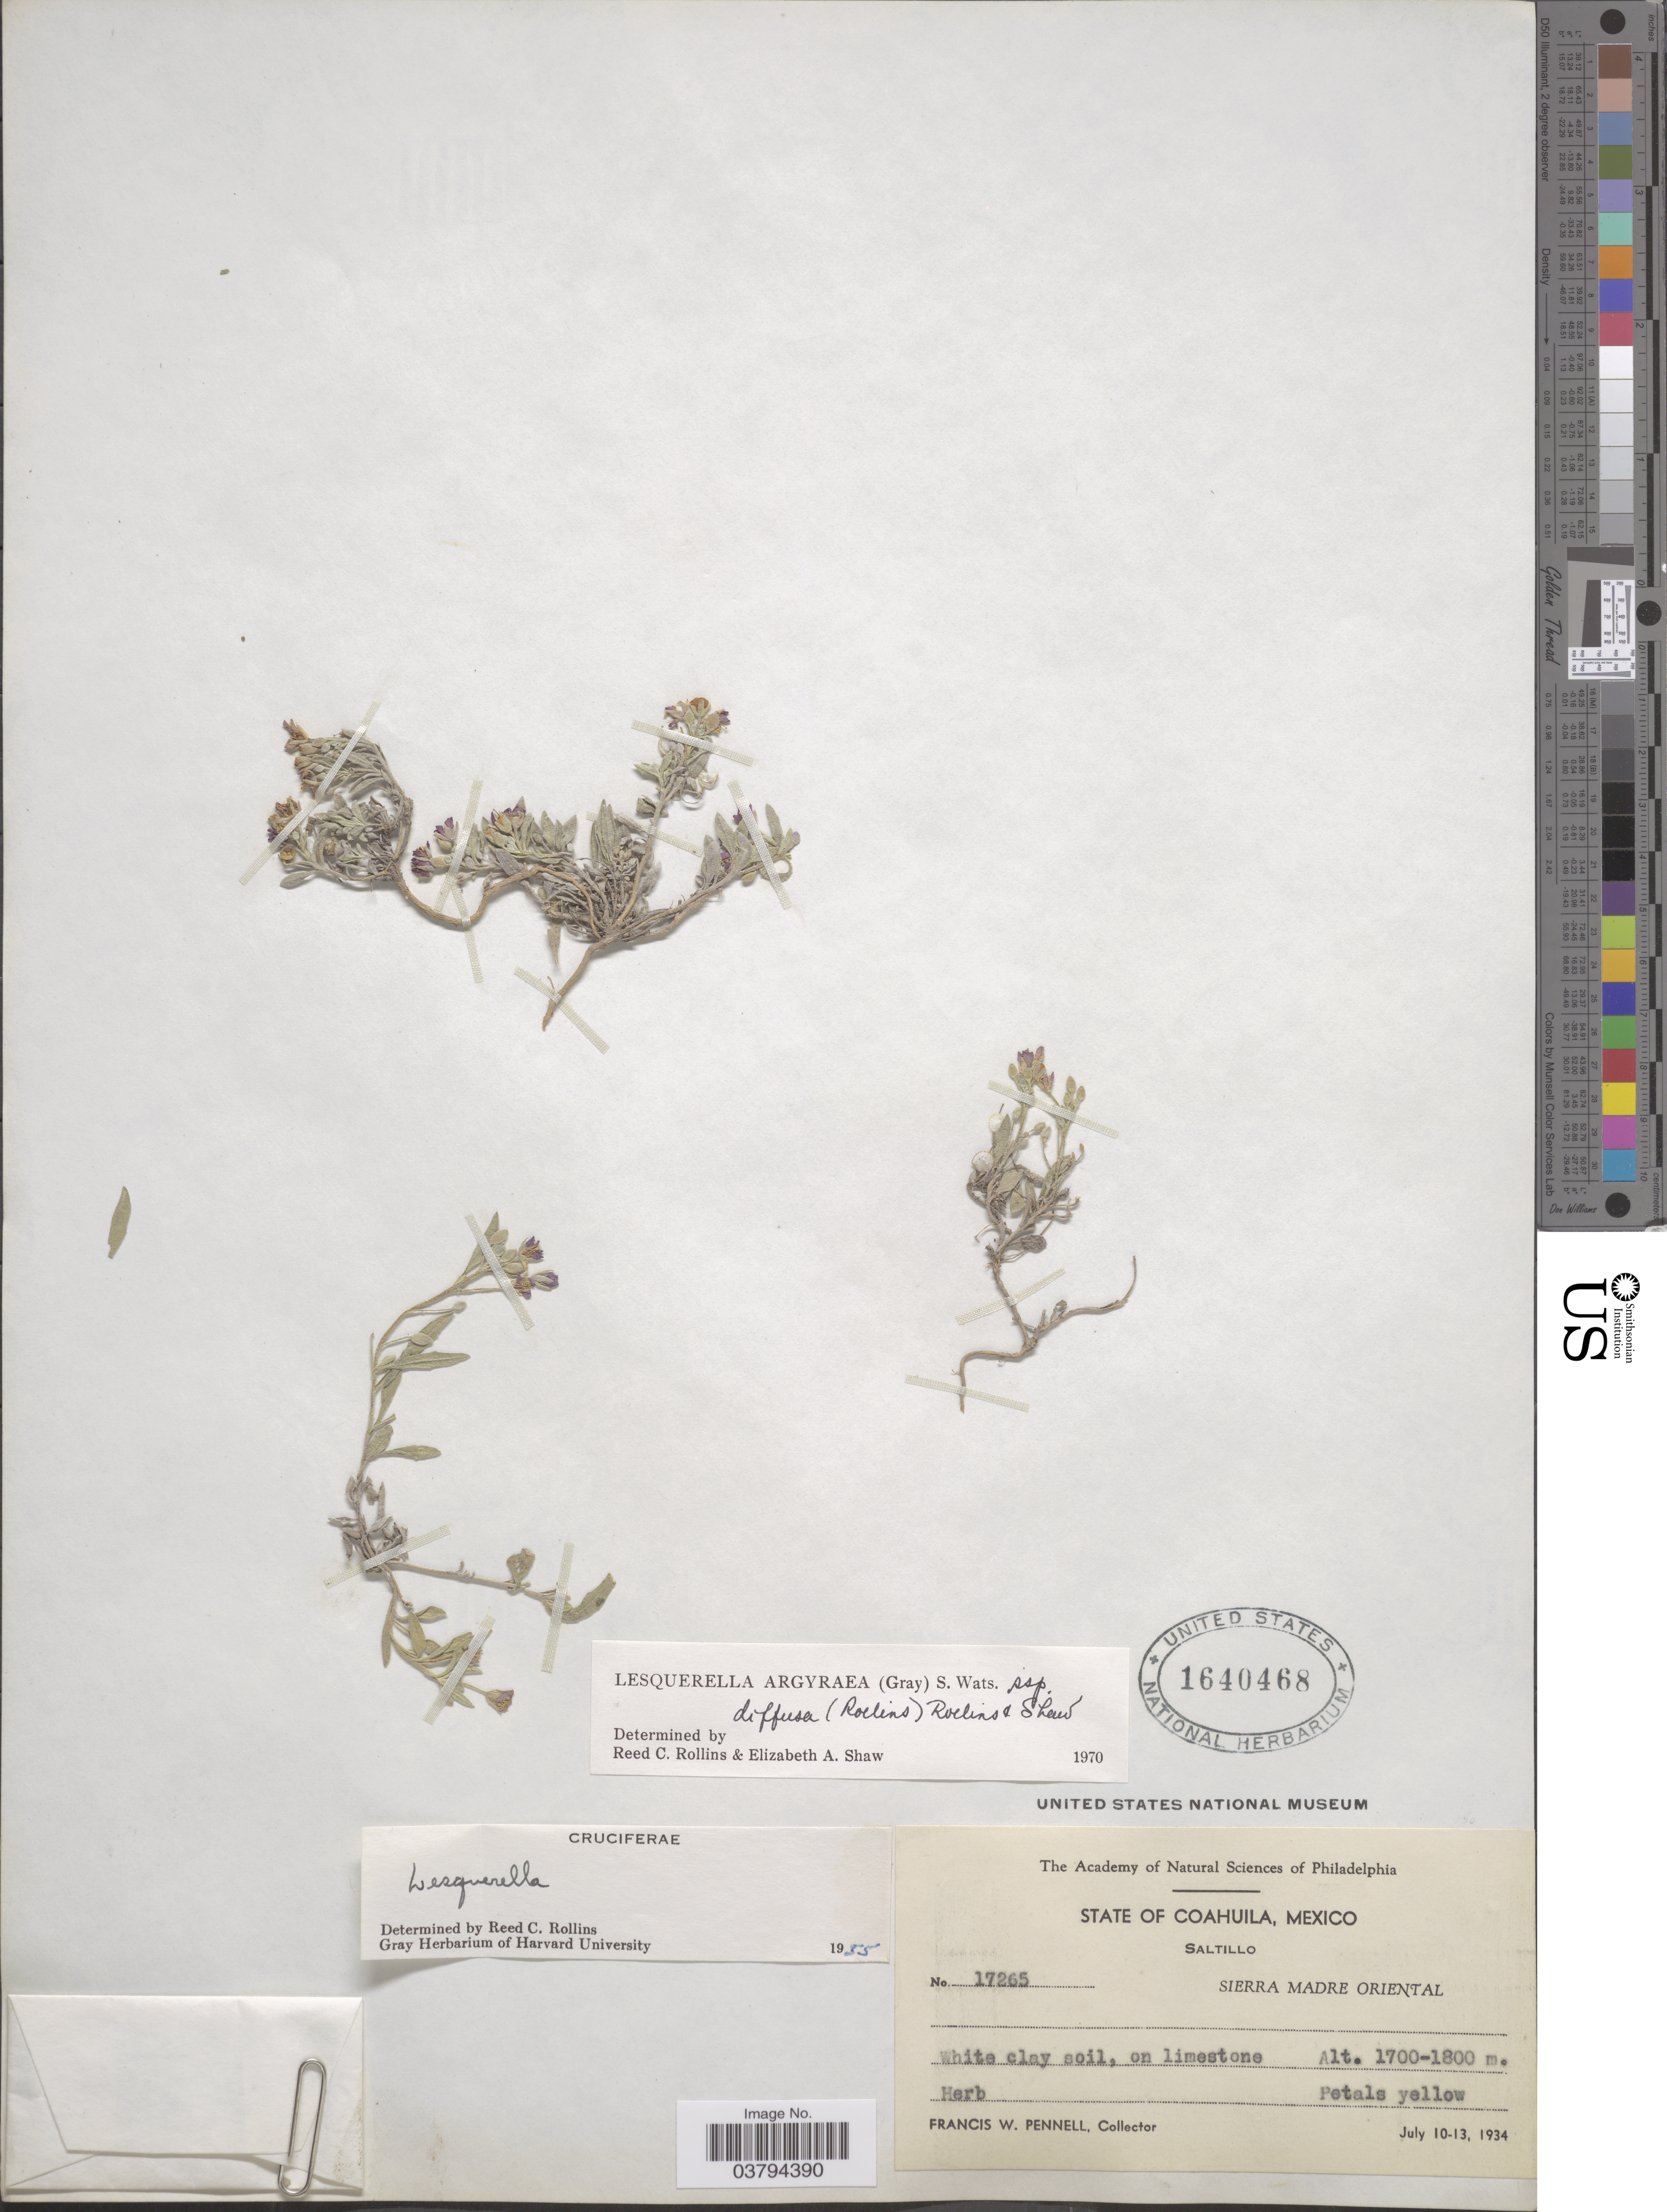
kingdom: Plantae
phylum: Tracheophyta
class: Magnoliopsida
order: Brassicales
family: Brassicaceae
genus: Lesquerella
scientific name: Lesquerella argyraea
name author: (A. Gray) S. Watson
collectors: F. W. Pennell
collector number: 17265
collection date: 1934-07-10/1934-07-13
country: Mexico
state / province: Coahuila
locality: Saltillo. Sierra Madre Oriental.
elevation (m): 1700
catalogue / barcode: US 1640468